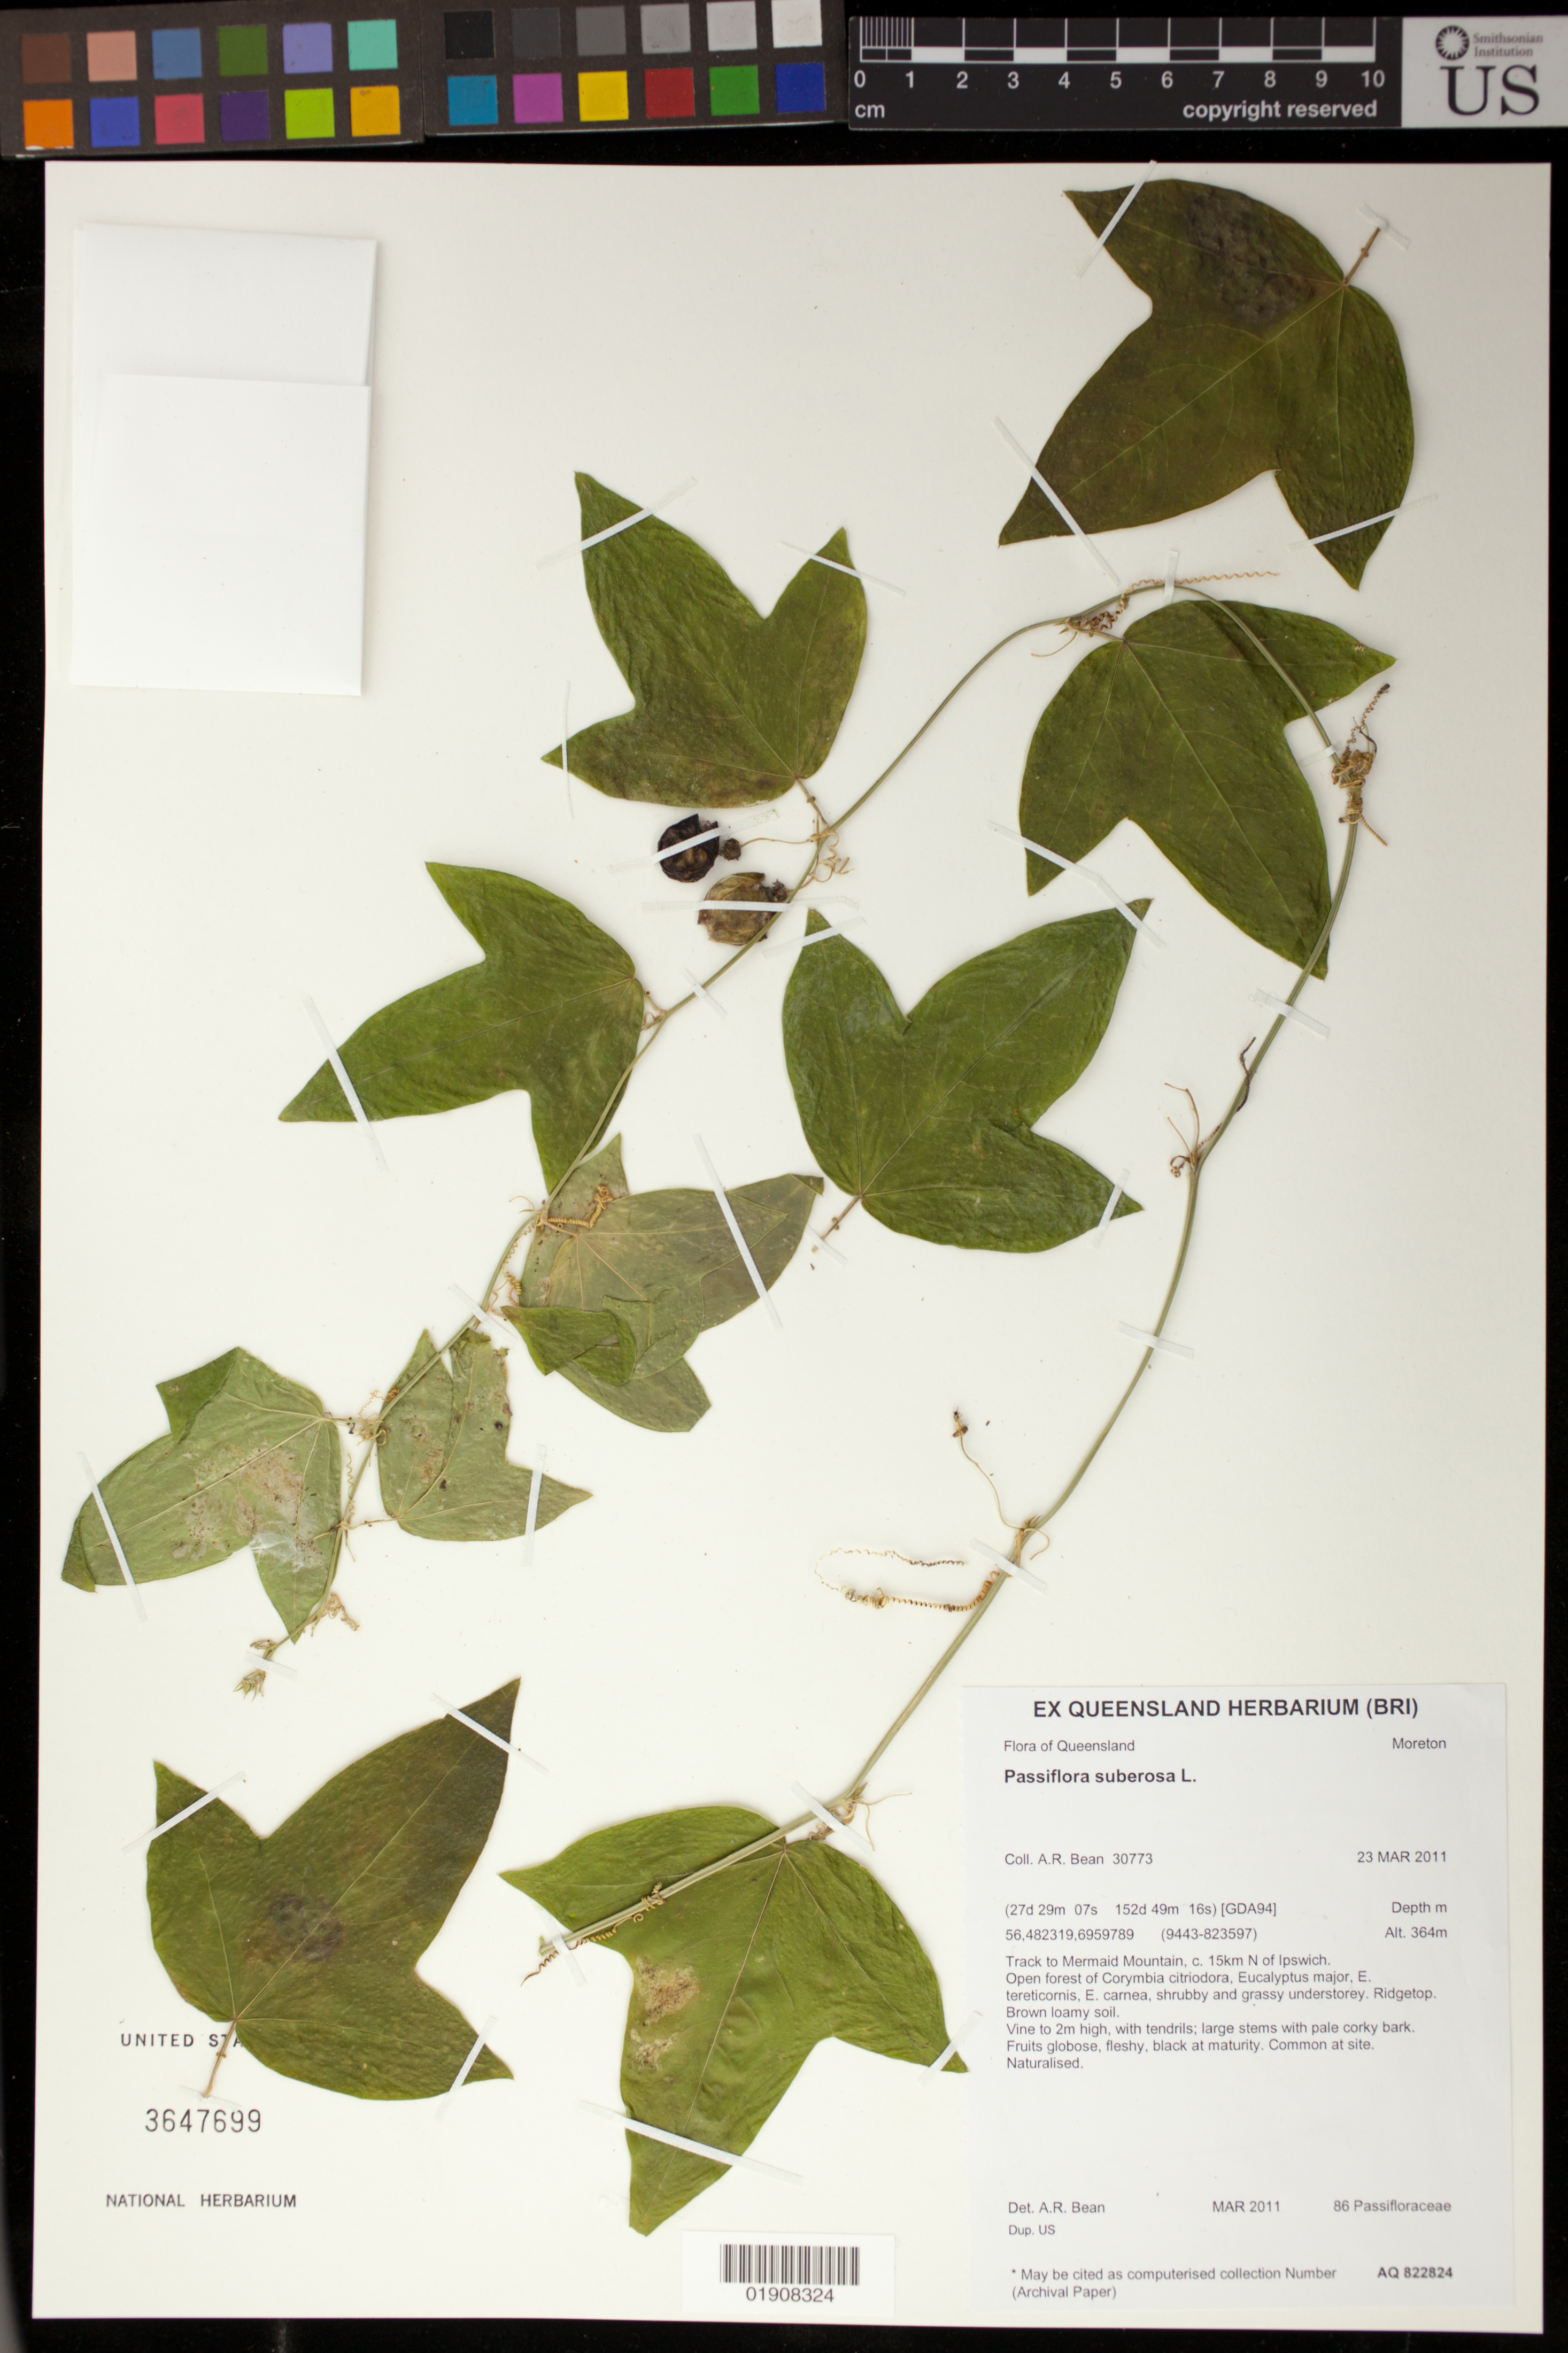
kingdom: Plantae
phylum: Tracheophyta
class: Magnoliopsida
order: Malpighiales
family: Passifloraceae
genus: Passiflora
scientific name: Passiflora suberosa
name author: L.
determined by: Bean, A. R.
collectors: A. R. Bean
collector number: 30773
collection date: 2011-03-23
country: Australia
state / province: Queensland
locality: Moreton, track to Mermaid Mountain, c. 15km N of Ipswich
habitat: Open forest. Shrubby and grassy understorey. Ridgetop. Brown loamy soil.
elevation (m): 364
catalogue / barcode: US 3647699